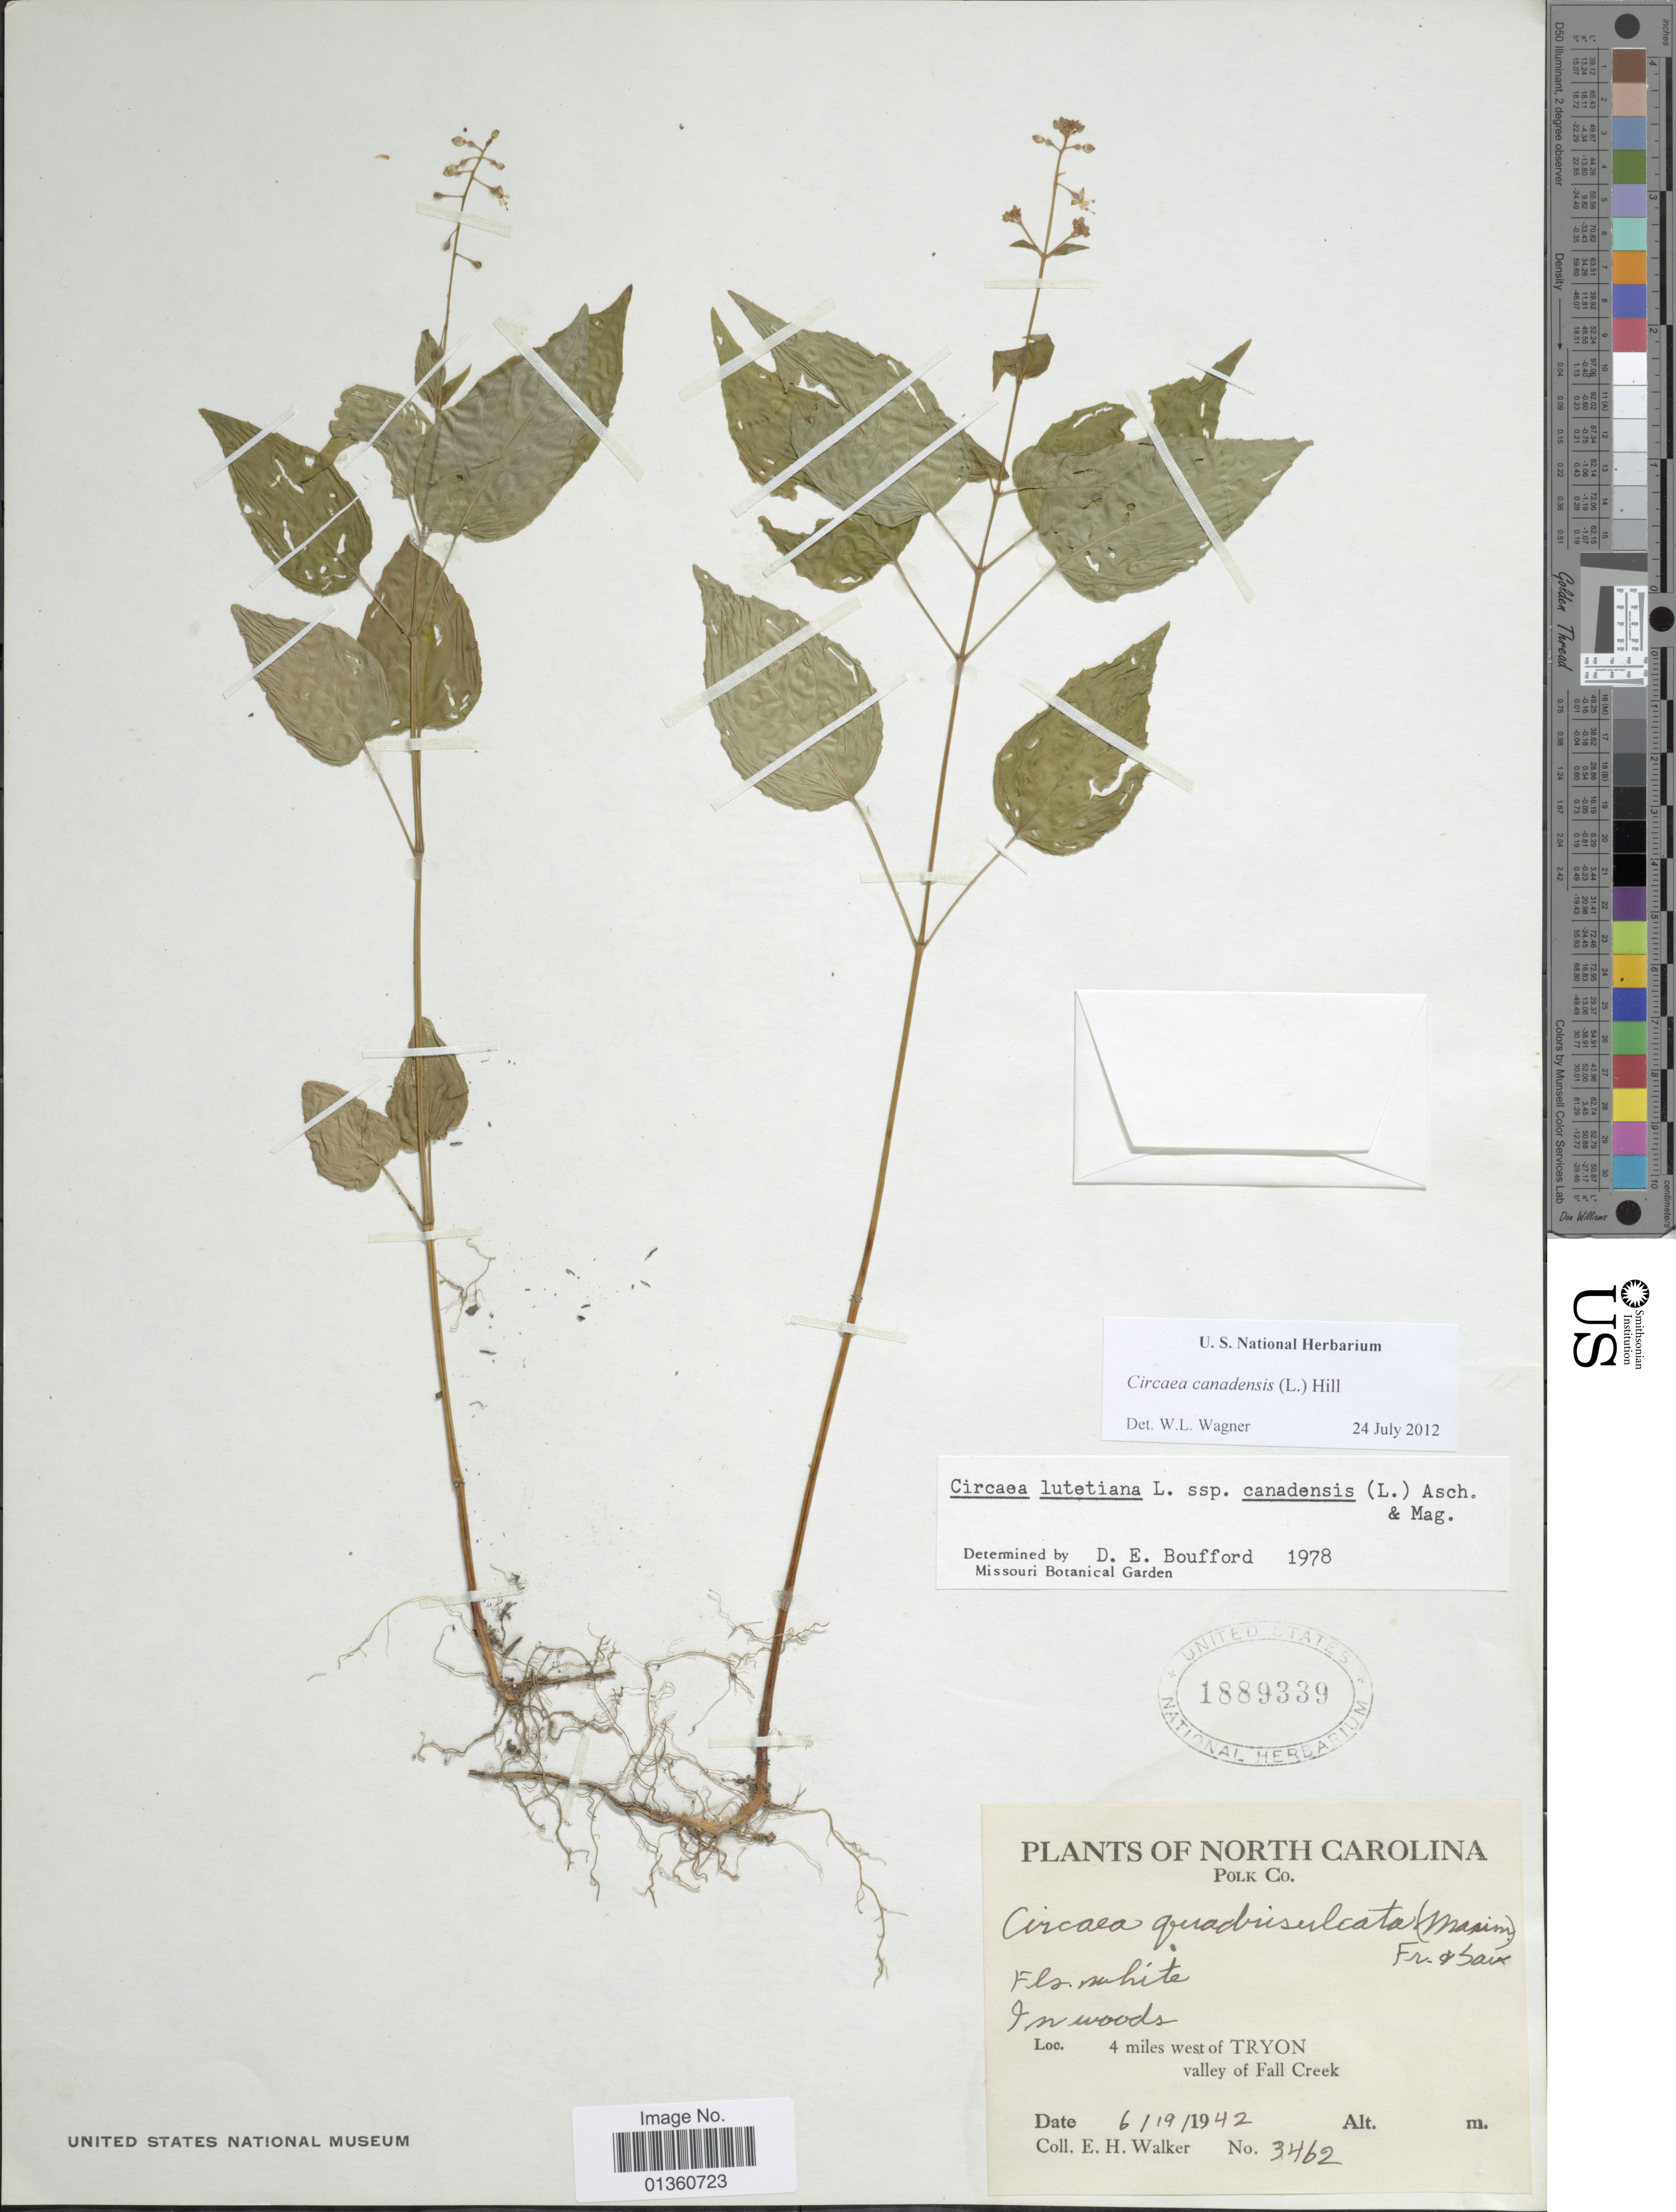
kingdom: Plantae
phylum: Tracheophyta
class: Magnoliopsida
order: Myrtales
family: Onagraceae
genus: Circaea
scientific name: Circaea canadensis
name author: (L.) Hill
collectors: E. H. Walker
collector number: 3462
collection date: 1942-06-19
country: United States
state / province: North Carolina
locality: Polk Co. 4 miles west of Tryon, valley of Fall Creek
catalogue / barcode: US 1889339